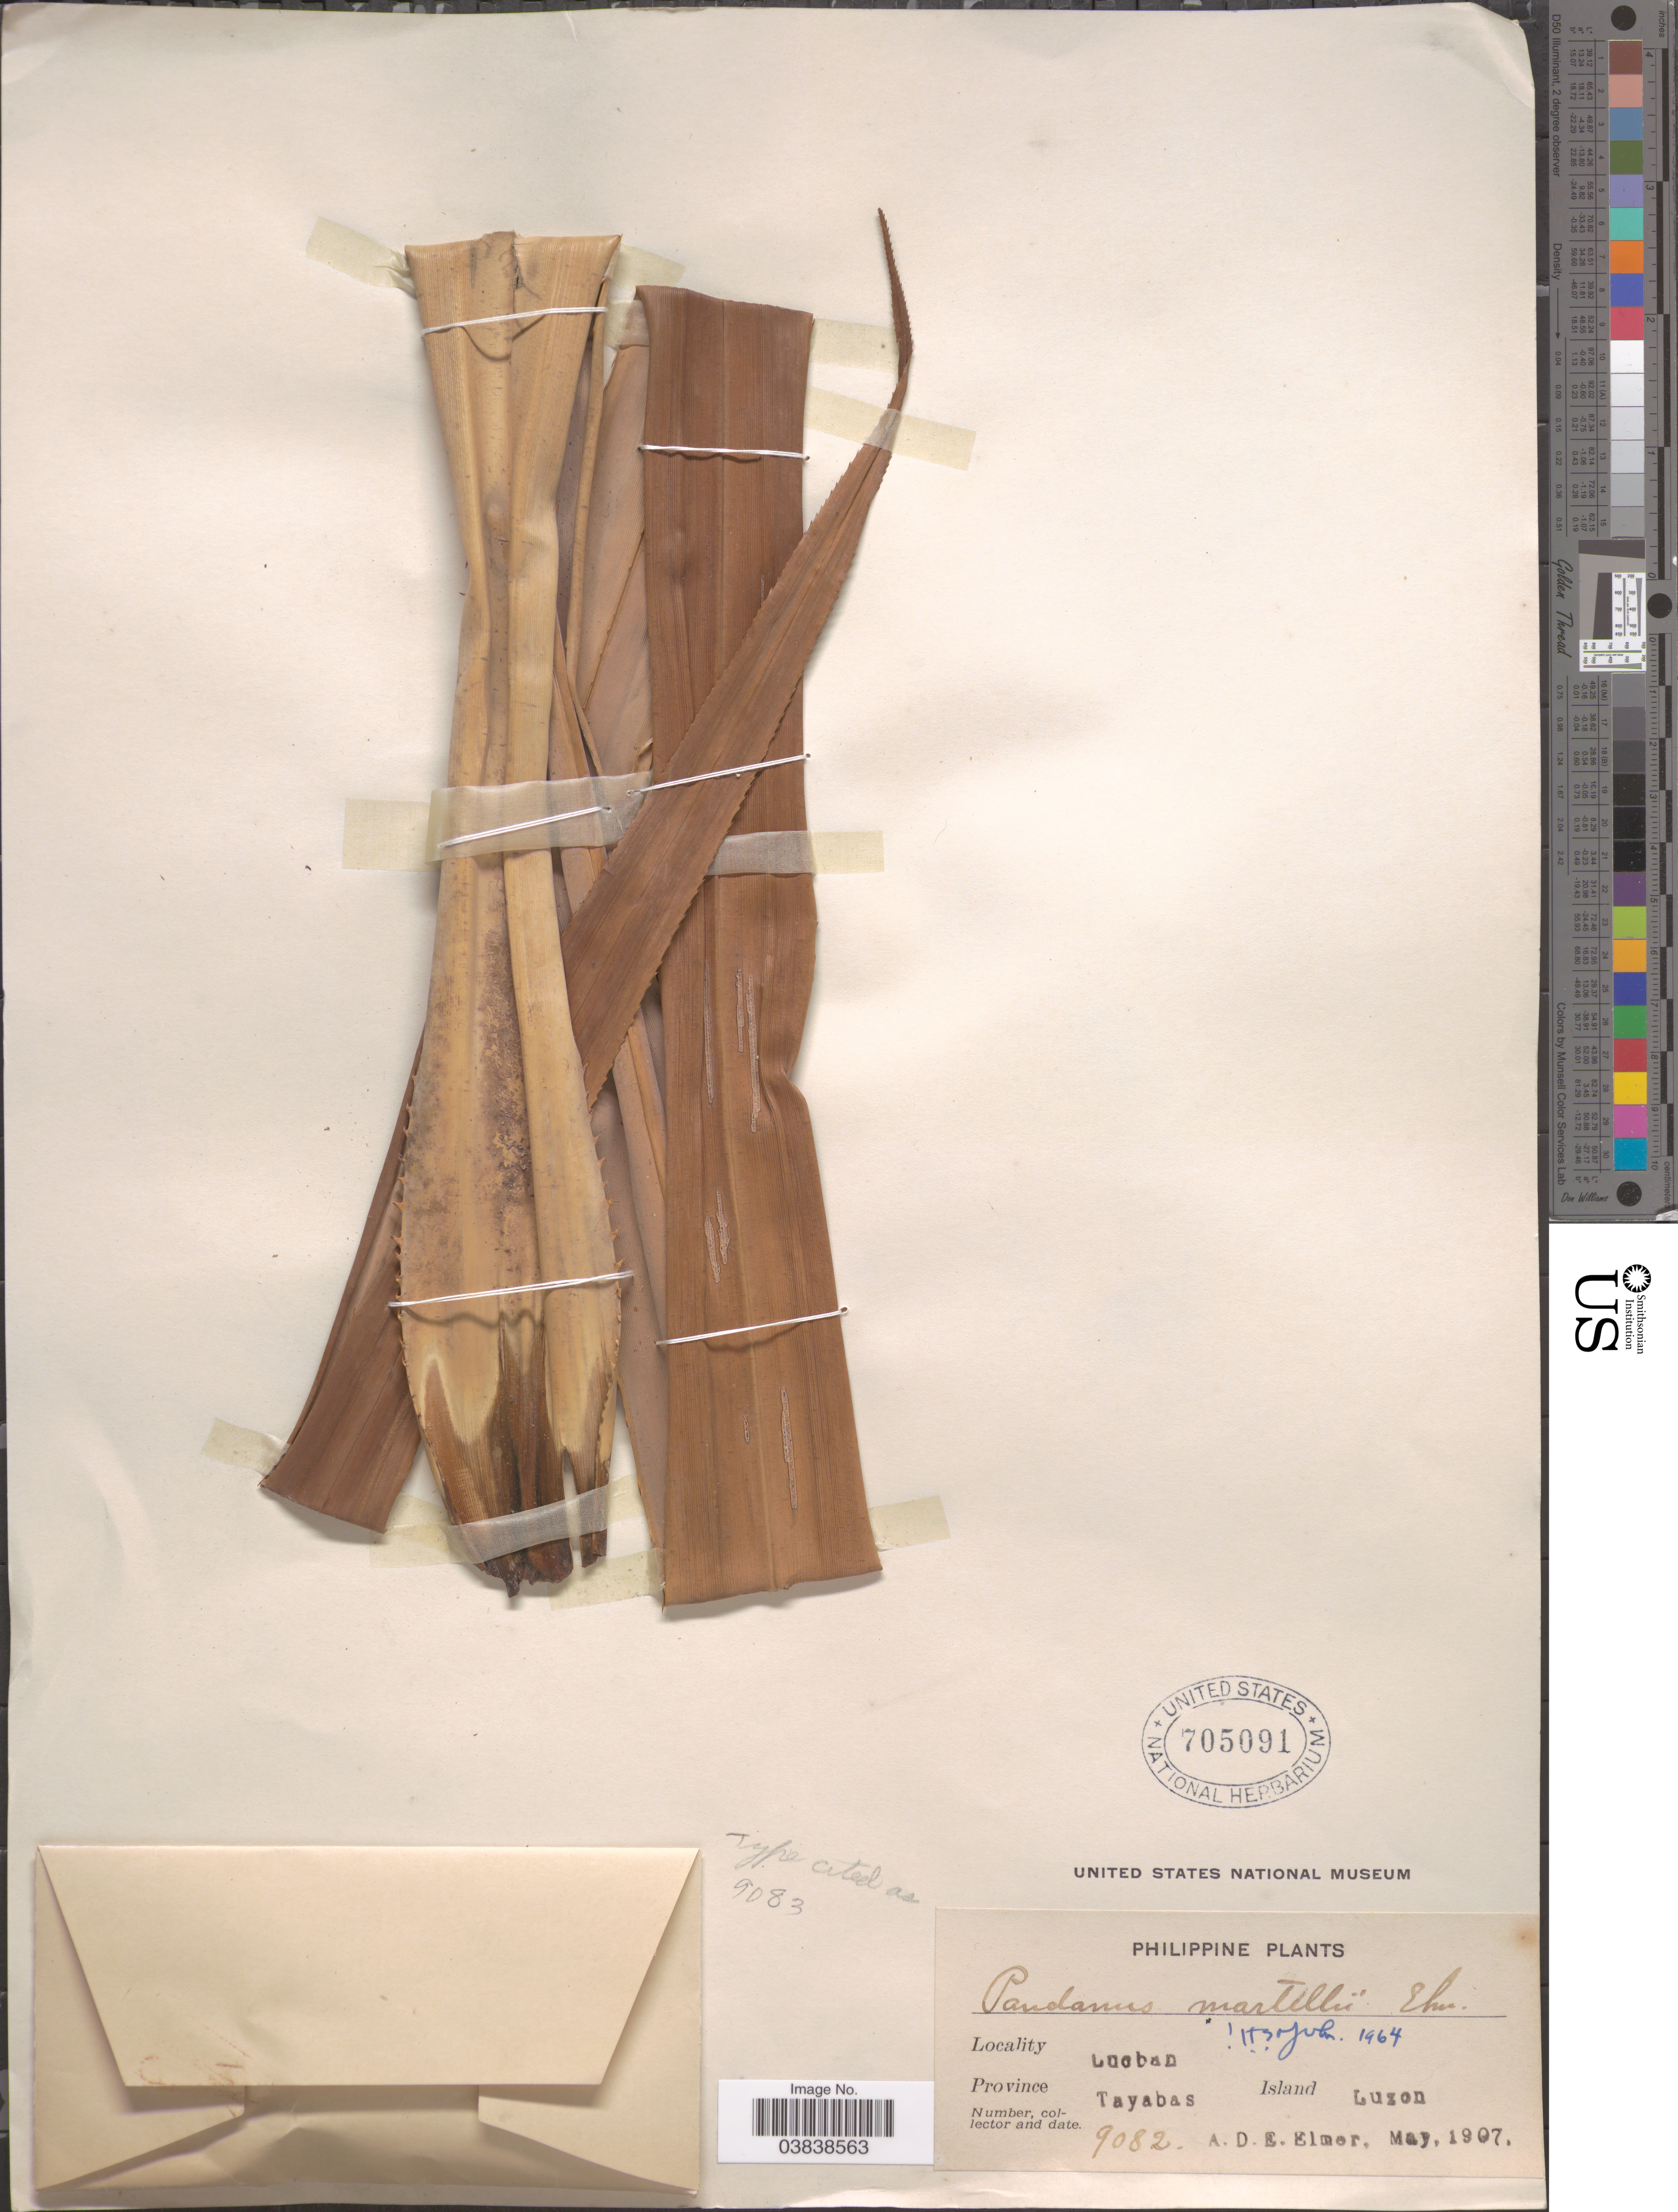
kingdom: Plantae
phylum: Tracheophyta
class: Liliopsida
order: Pandanales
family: Pandanaceae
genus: Pandanus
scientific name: Pandanus martellii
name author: Elmer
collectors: A. D. E. Elmer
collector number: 9082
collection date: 1907-05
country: Philippines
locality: Lucban. Province Tayabas, Island Luzon.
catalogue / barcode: US 705091